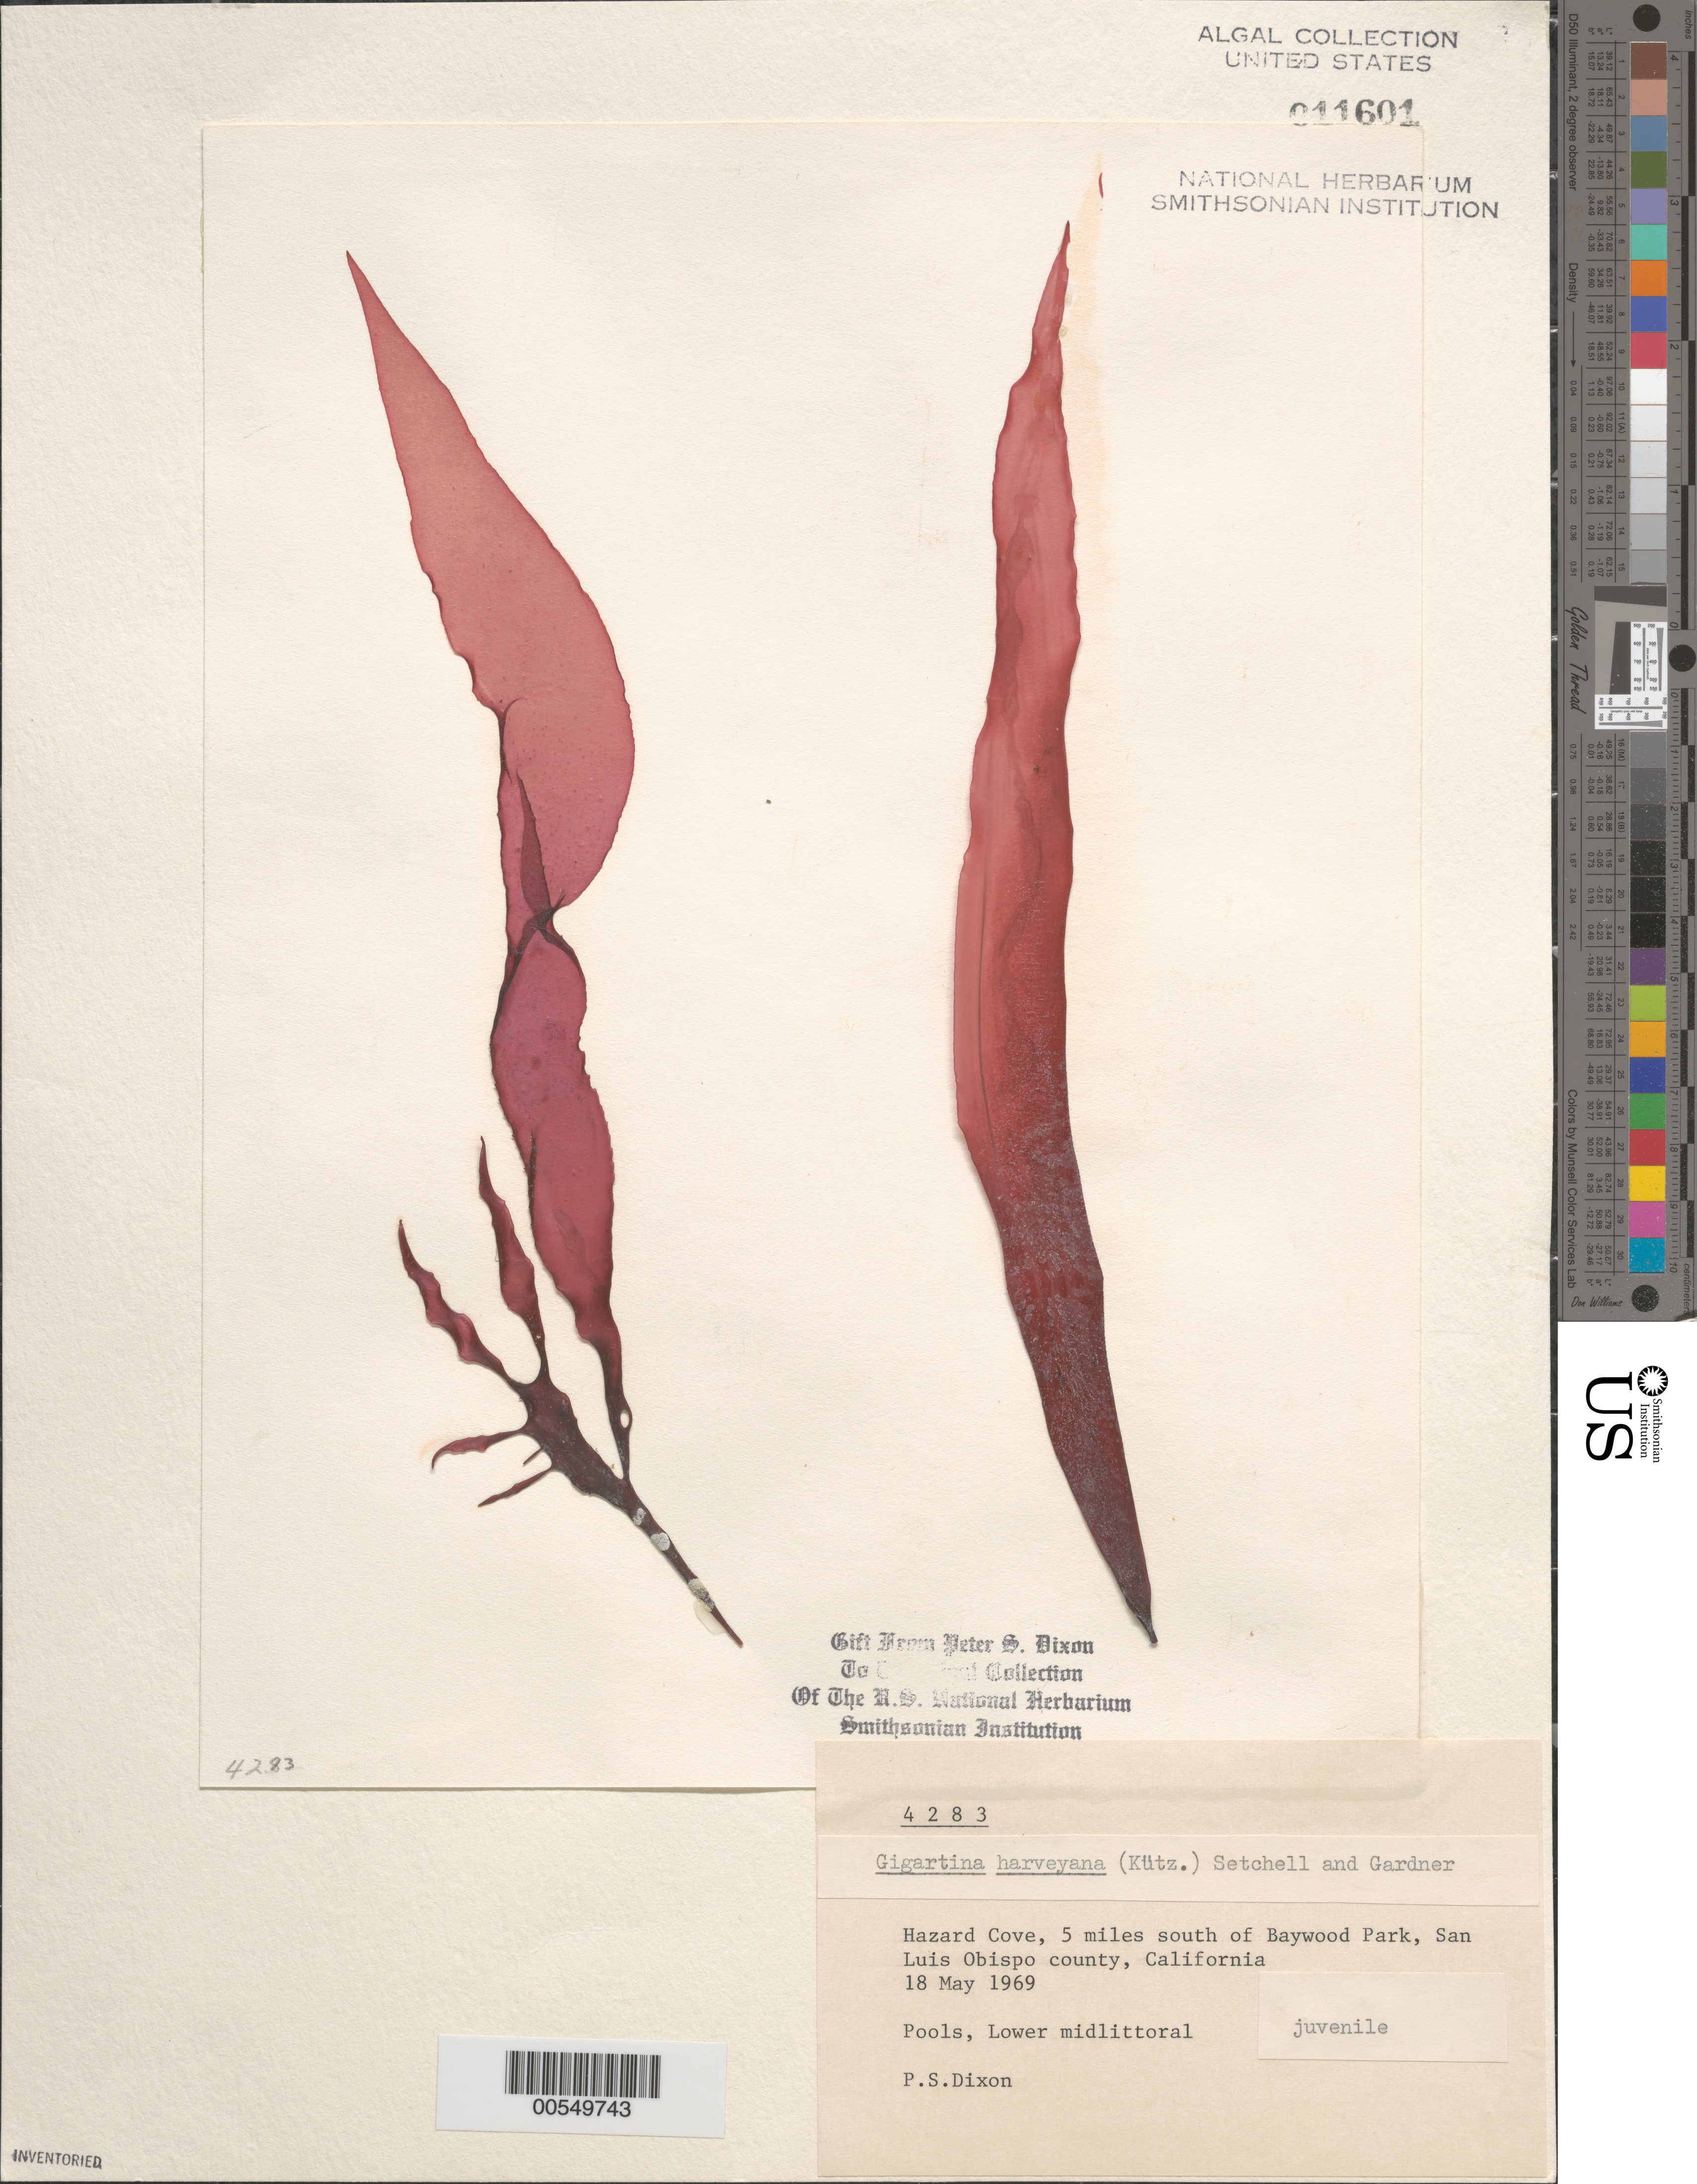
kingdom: Plantae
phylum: Rhodophyta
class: Florideophyceae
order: Gigartinales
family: Gigartinaceae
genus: Chondracanthus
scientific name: Chondracanthus harveyanus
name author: (Kütz.) Guiry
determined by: Algae name updating Project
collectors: P. S. Dixon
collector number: PSD 4283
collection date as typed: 18 May 1969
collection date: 1969-05-18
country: United States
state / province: California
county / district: San Luis Obispo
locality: Hazard Cove, south of Baywood Park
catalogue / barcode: US 11601